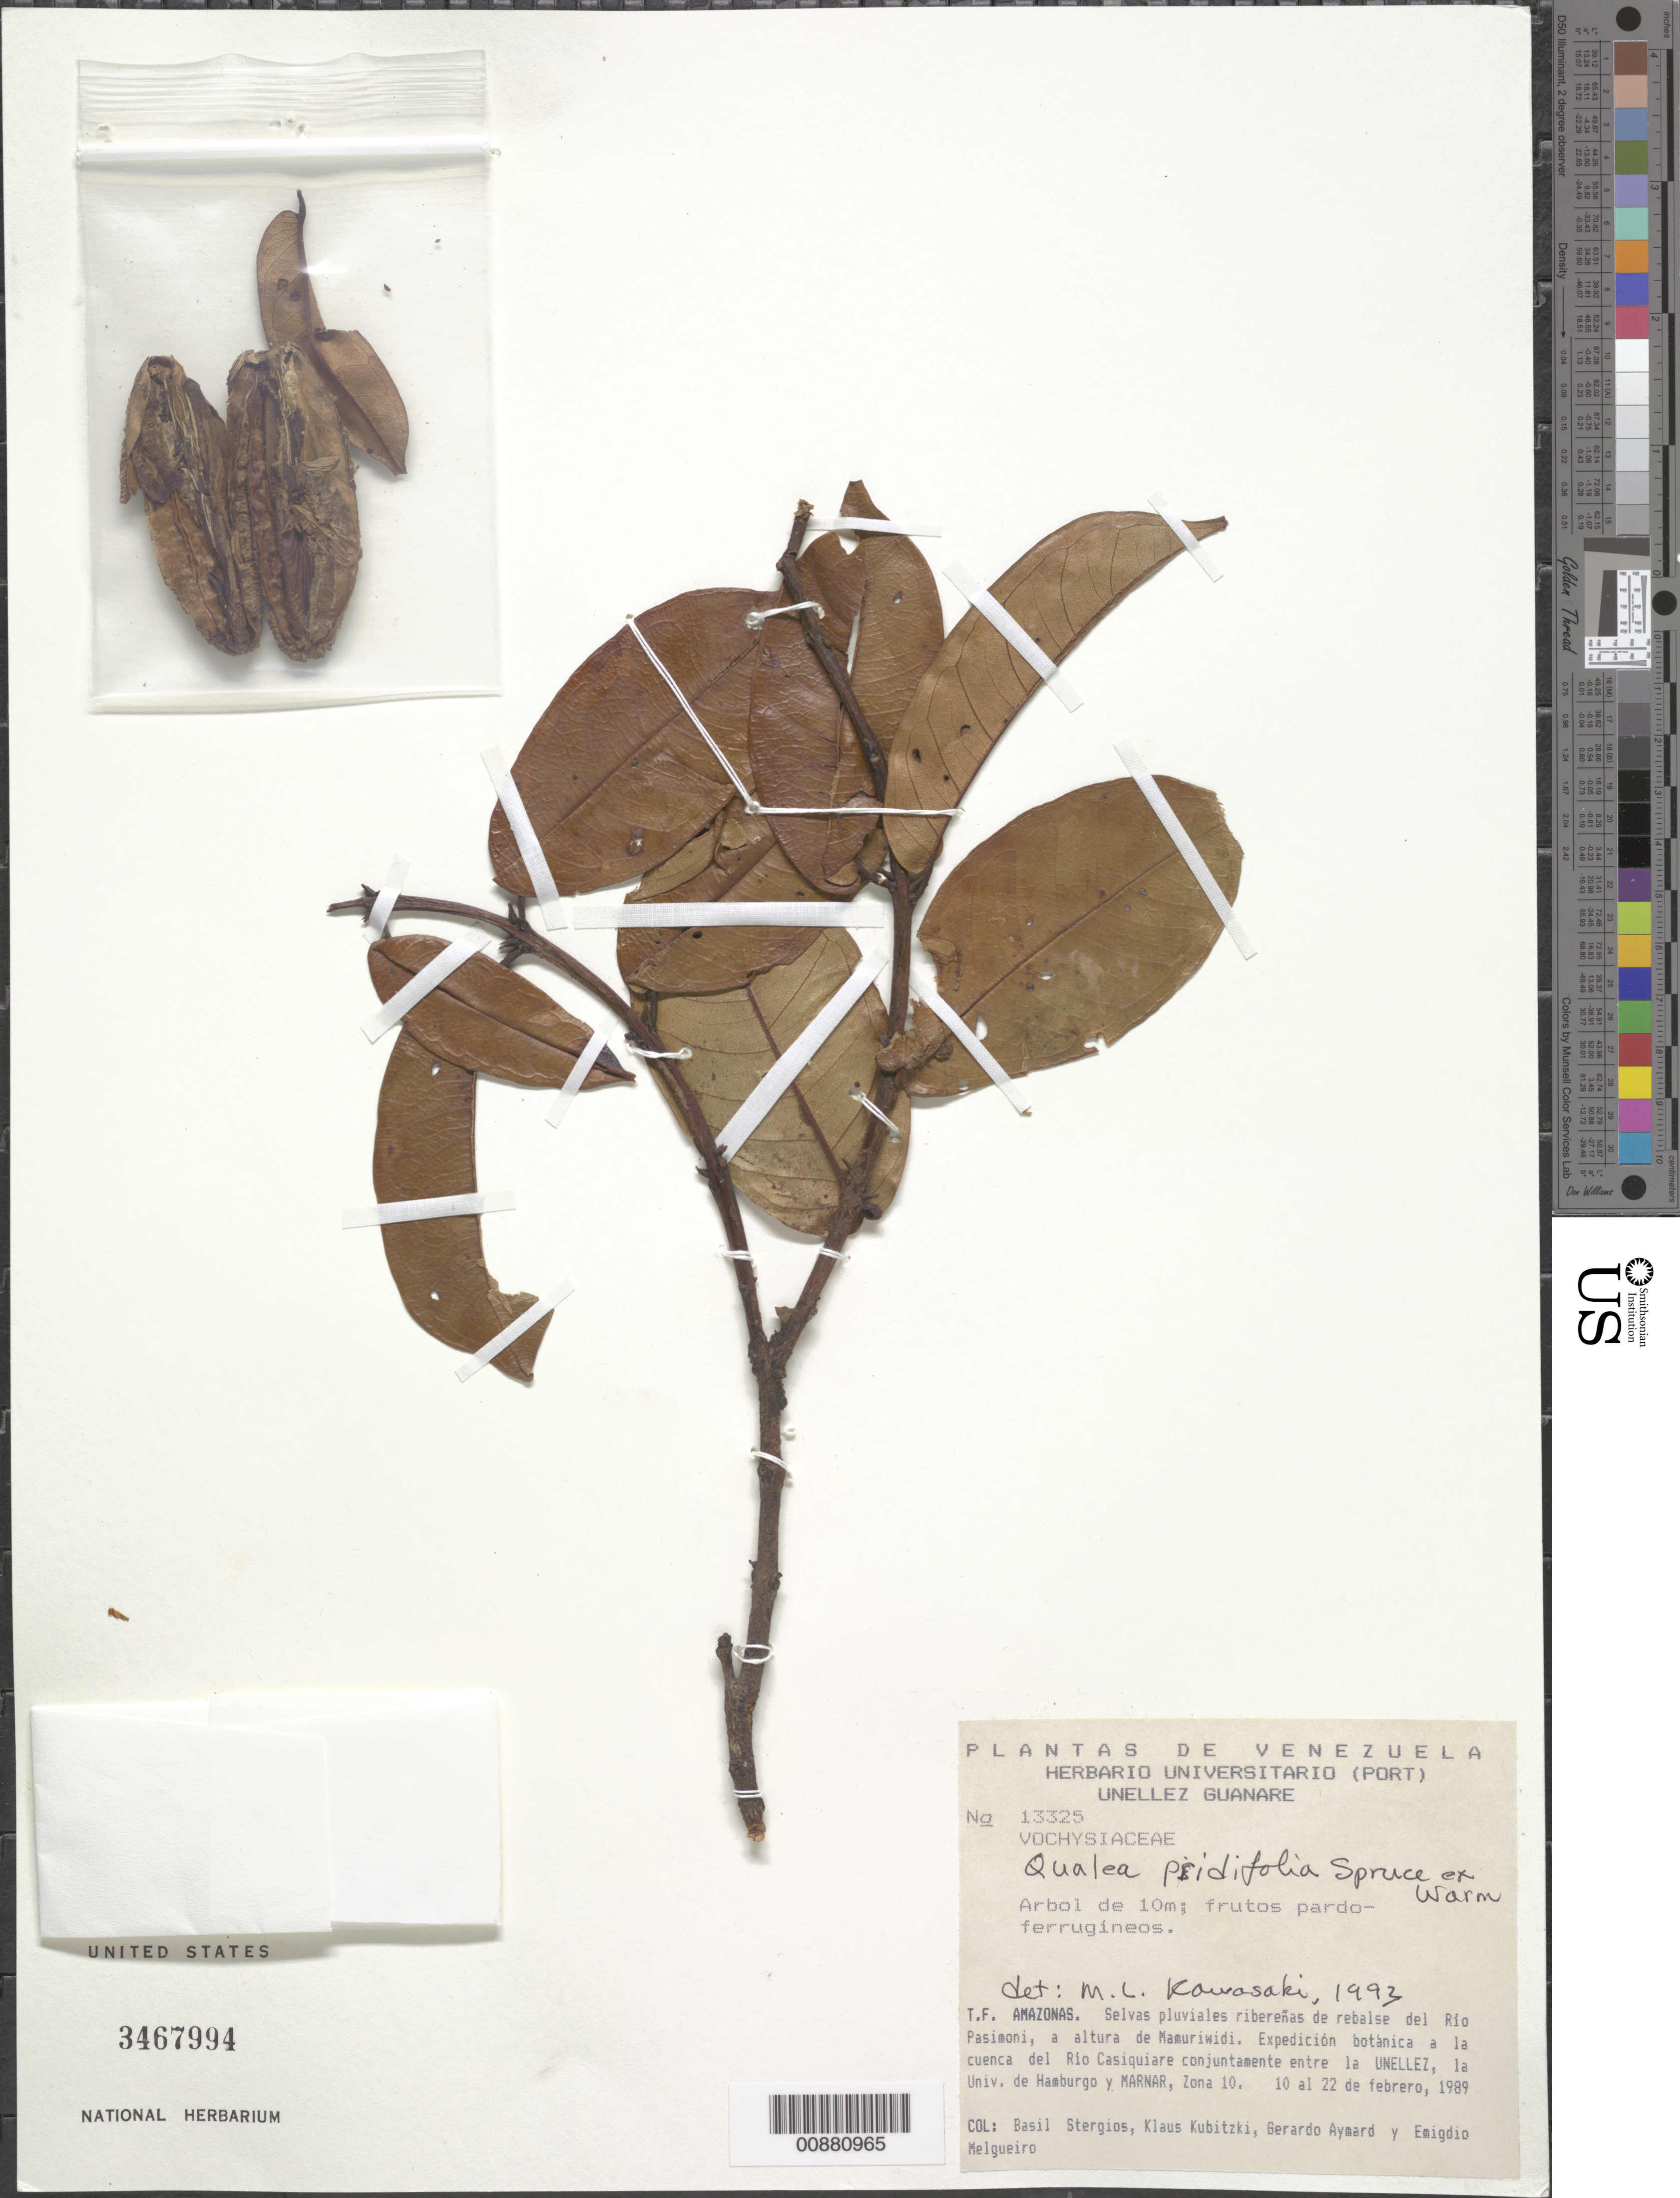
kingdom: Plantae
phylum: Tracheophyta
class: Magnoliopsida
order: Myrtales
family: Vochysiaceae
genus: Qualea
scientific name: Qualea psidiifolia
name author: Spruce ex Warm.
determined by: Kaurasaki, M. L.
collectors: B. G. Stergios, K. Kubitzki, G. A. Aymard & E. Melgueiro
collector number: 13325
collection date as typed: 10-Feb-89 to 22-Feb-89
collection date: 1989-02-10/1989-02-22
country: Venezuela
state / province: Amazonas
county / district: Río Negro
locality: Río Casiquiare, Río Pasimoni, a altura de Mamuriwidi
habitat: Selvas pluviales ribereñas de rebalse del río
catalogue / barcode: US 3467994